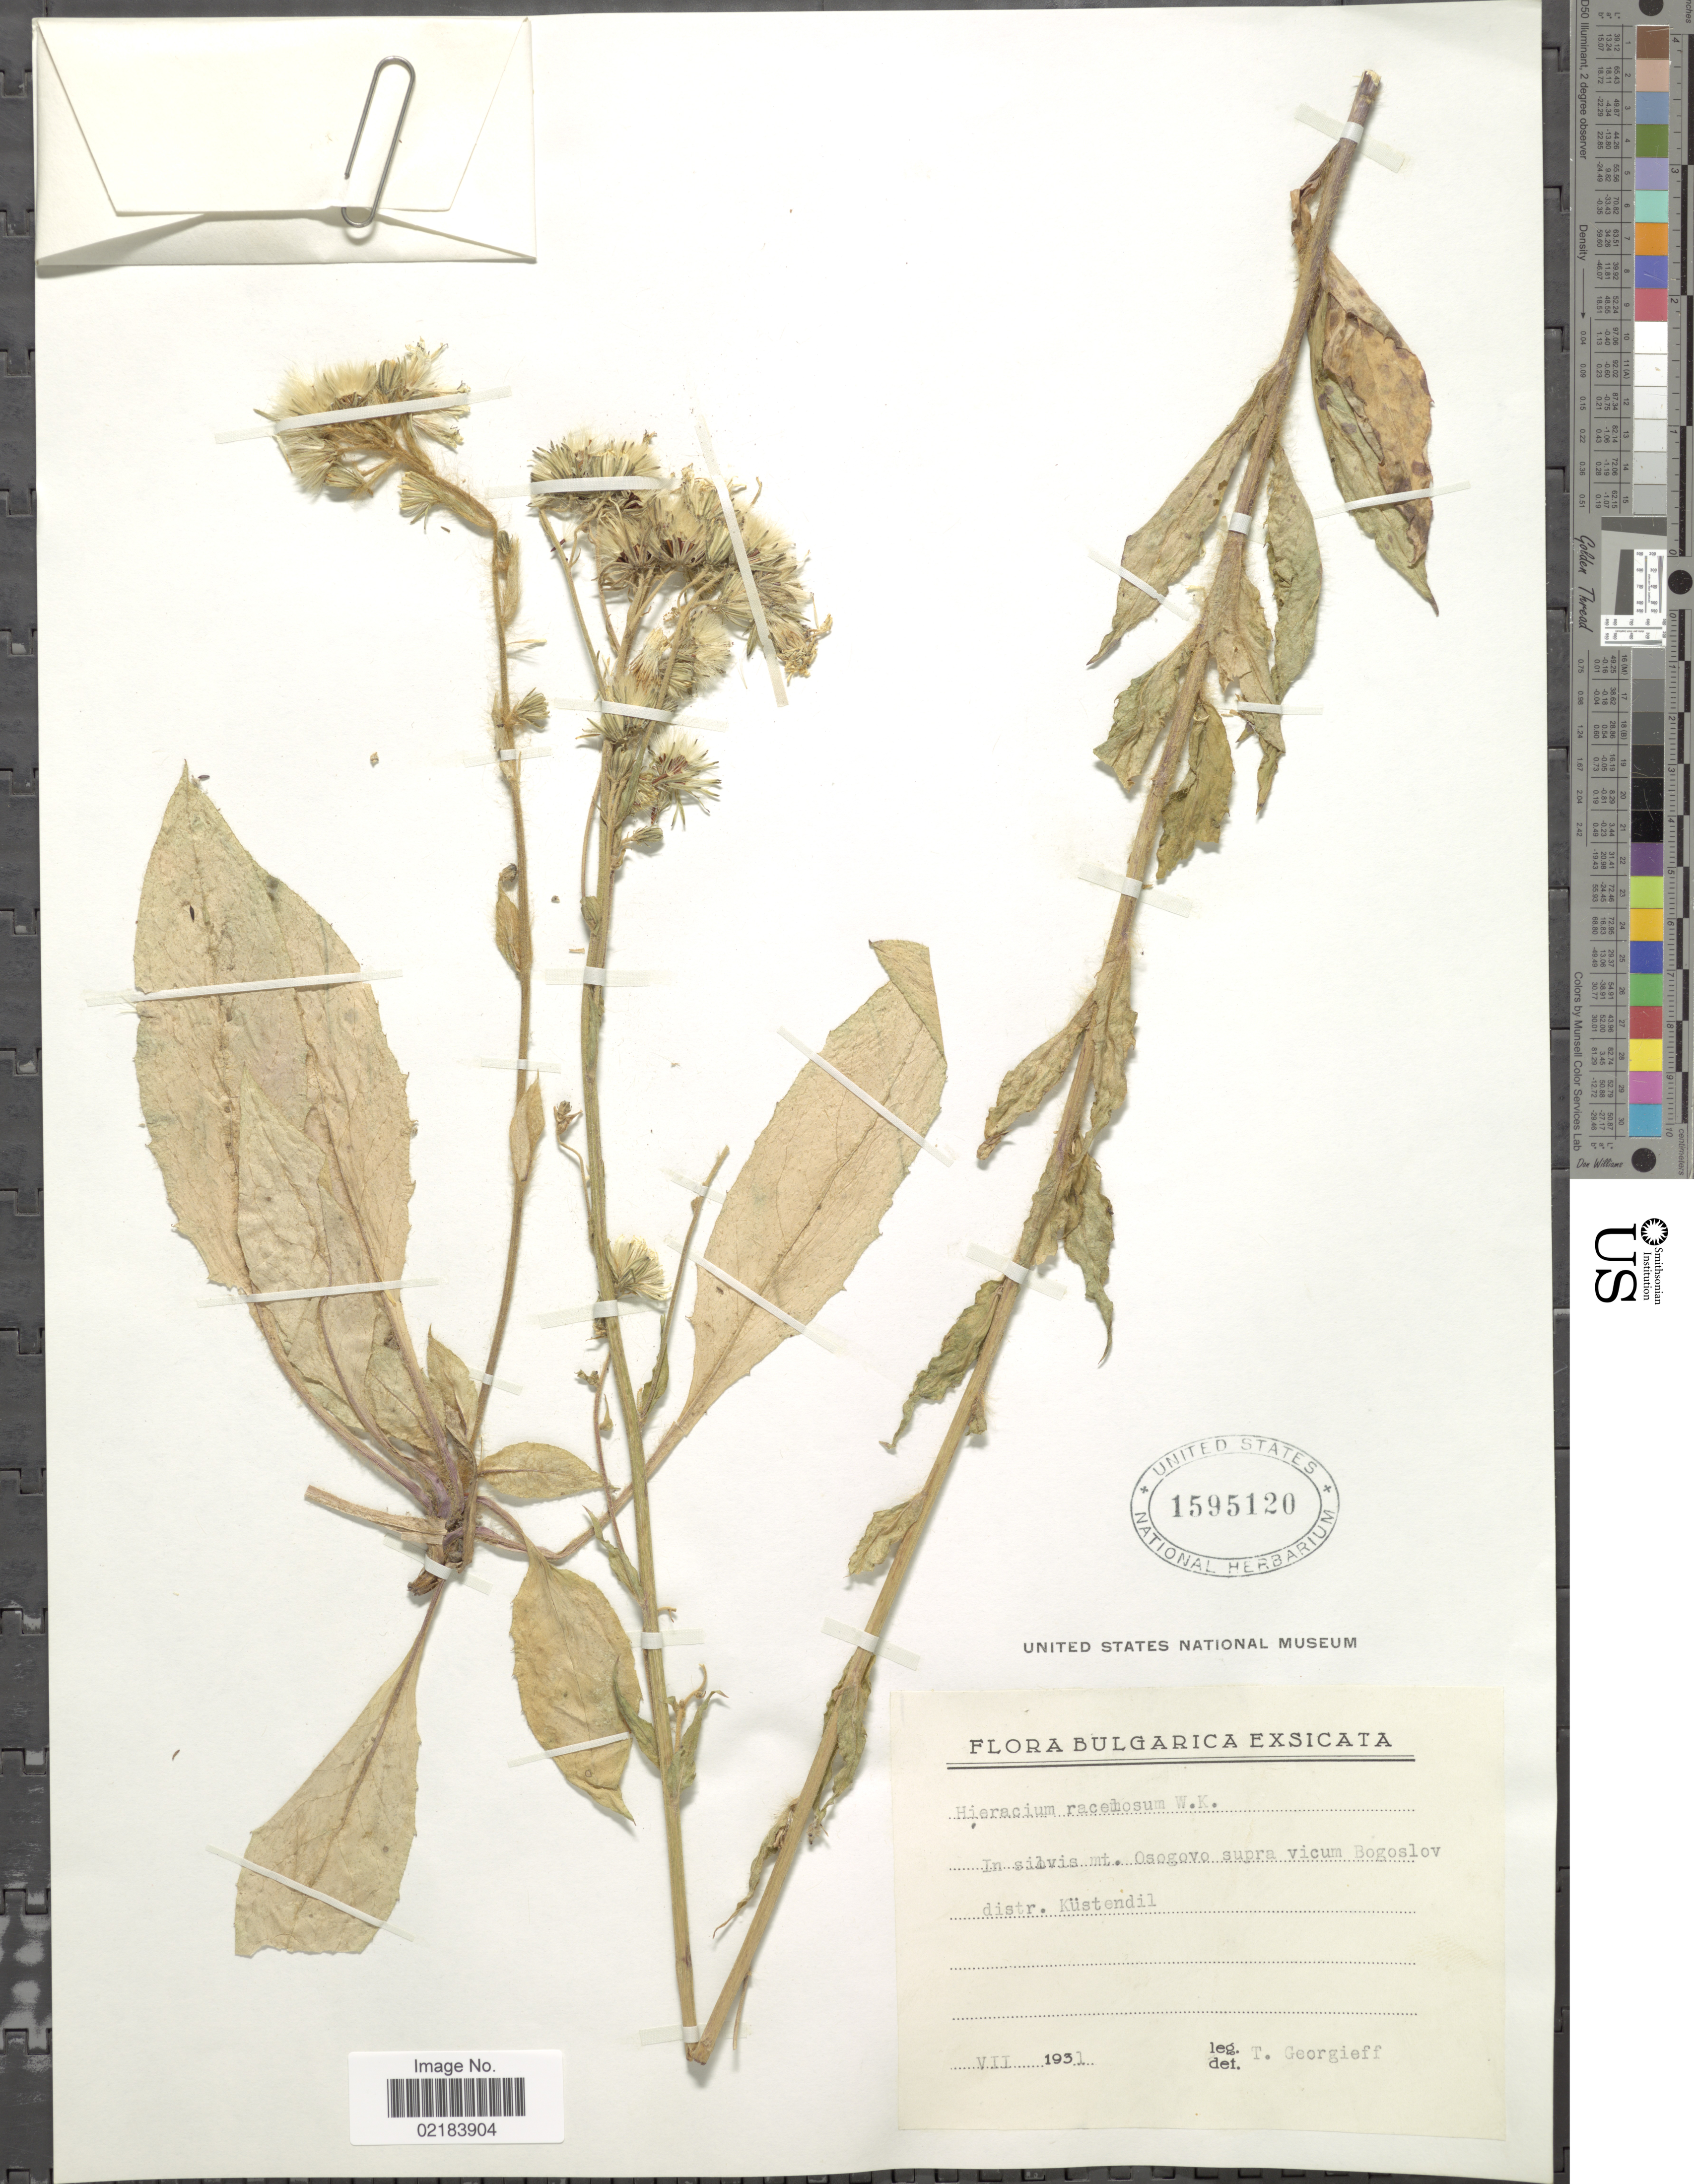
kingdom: Plantae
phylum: Tracheophyta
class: Magnoliopsida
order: Asterales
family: Asteraceae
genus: Hieracium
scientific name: Hieracium racemosum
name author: Willd.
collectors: T. Georgieff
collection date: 1931-07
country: Bulgaria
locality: Mt. Osogovo supra vicum Bogoslov distr. Kustendil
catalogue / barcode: US 1595120